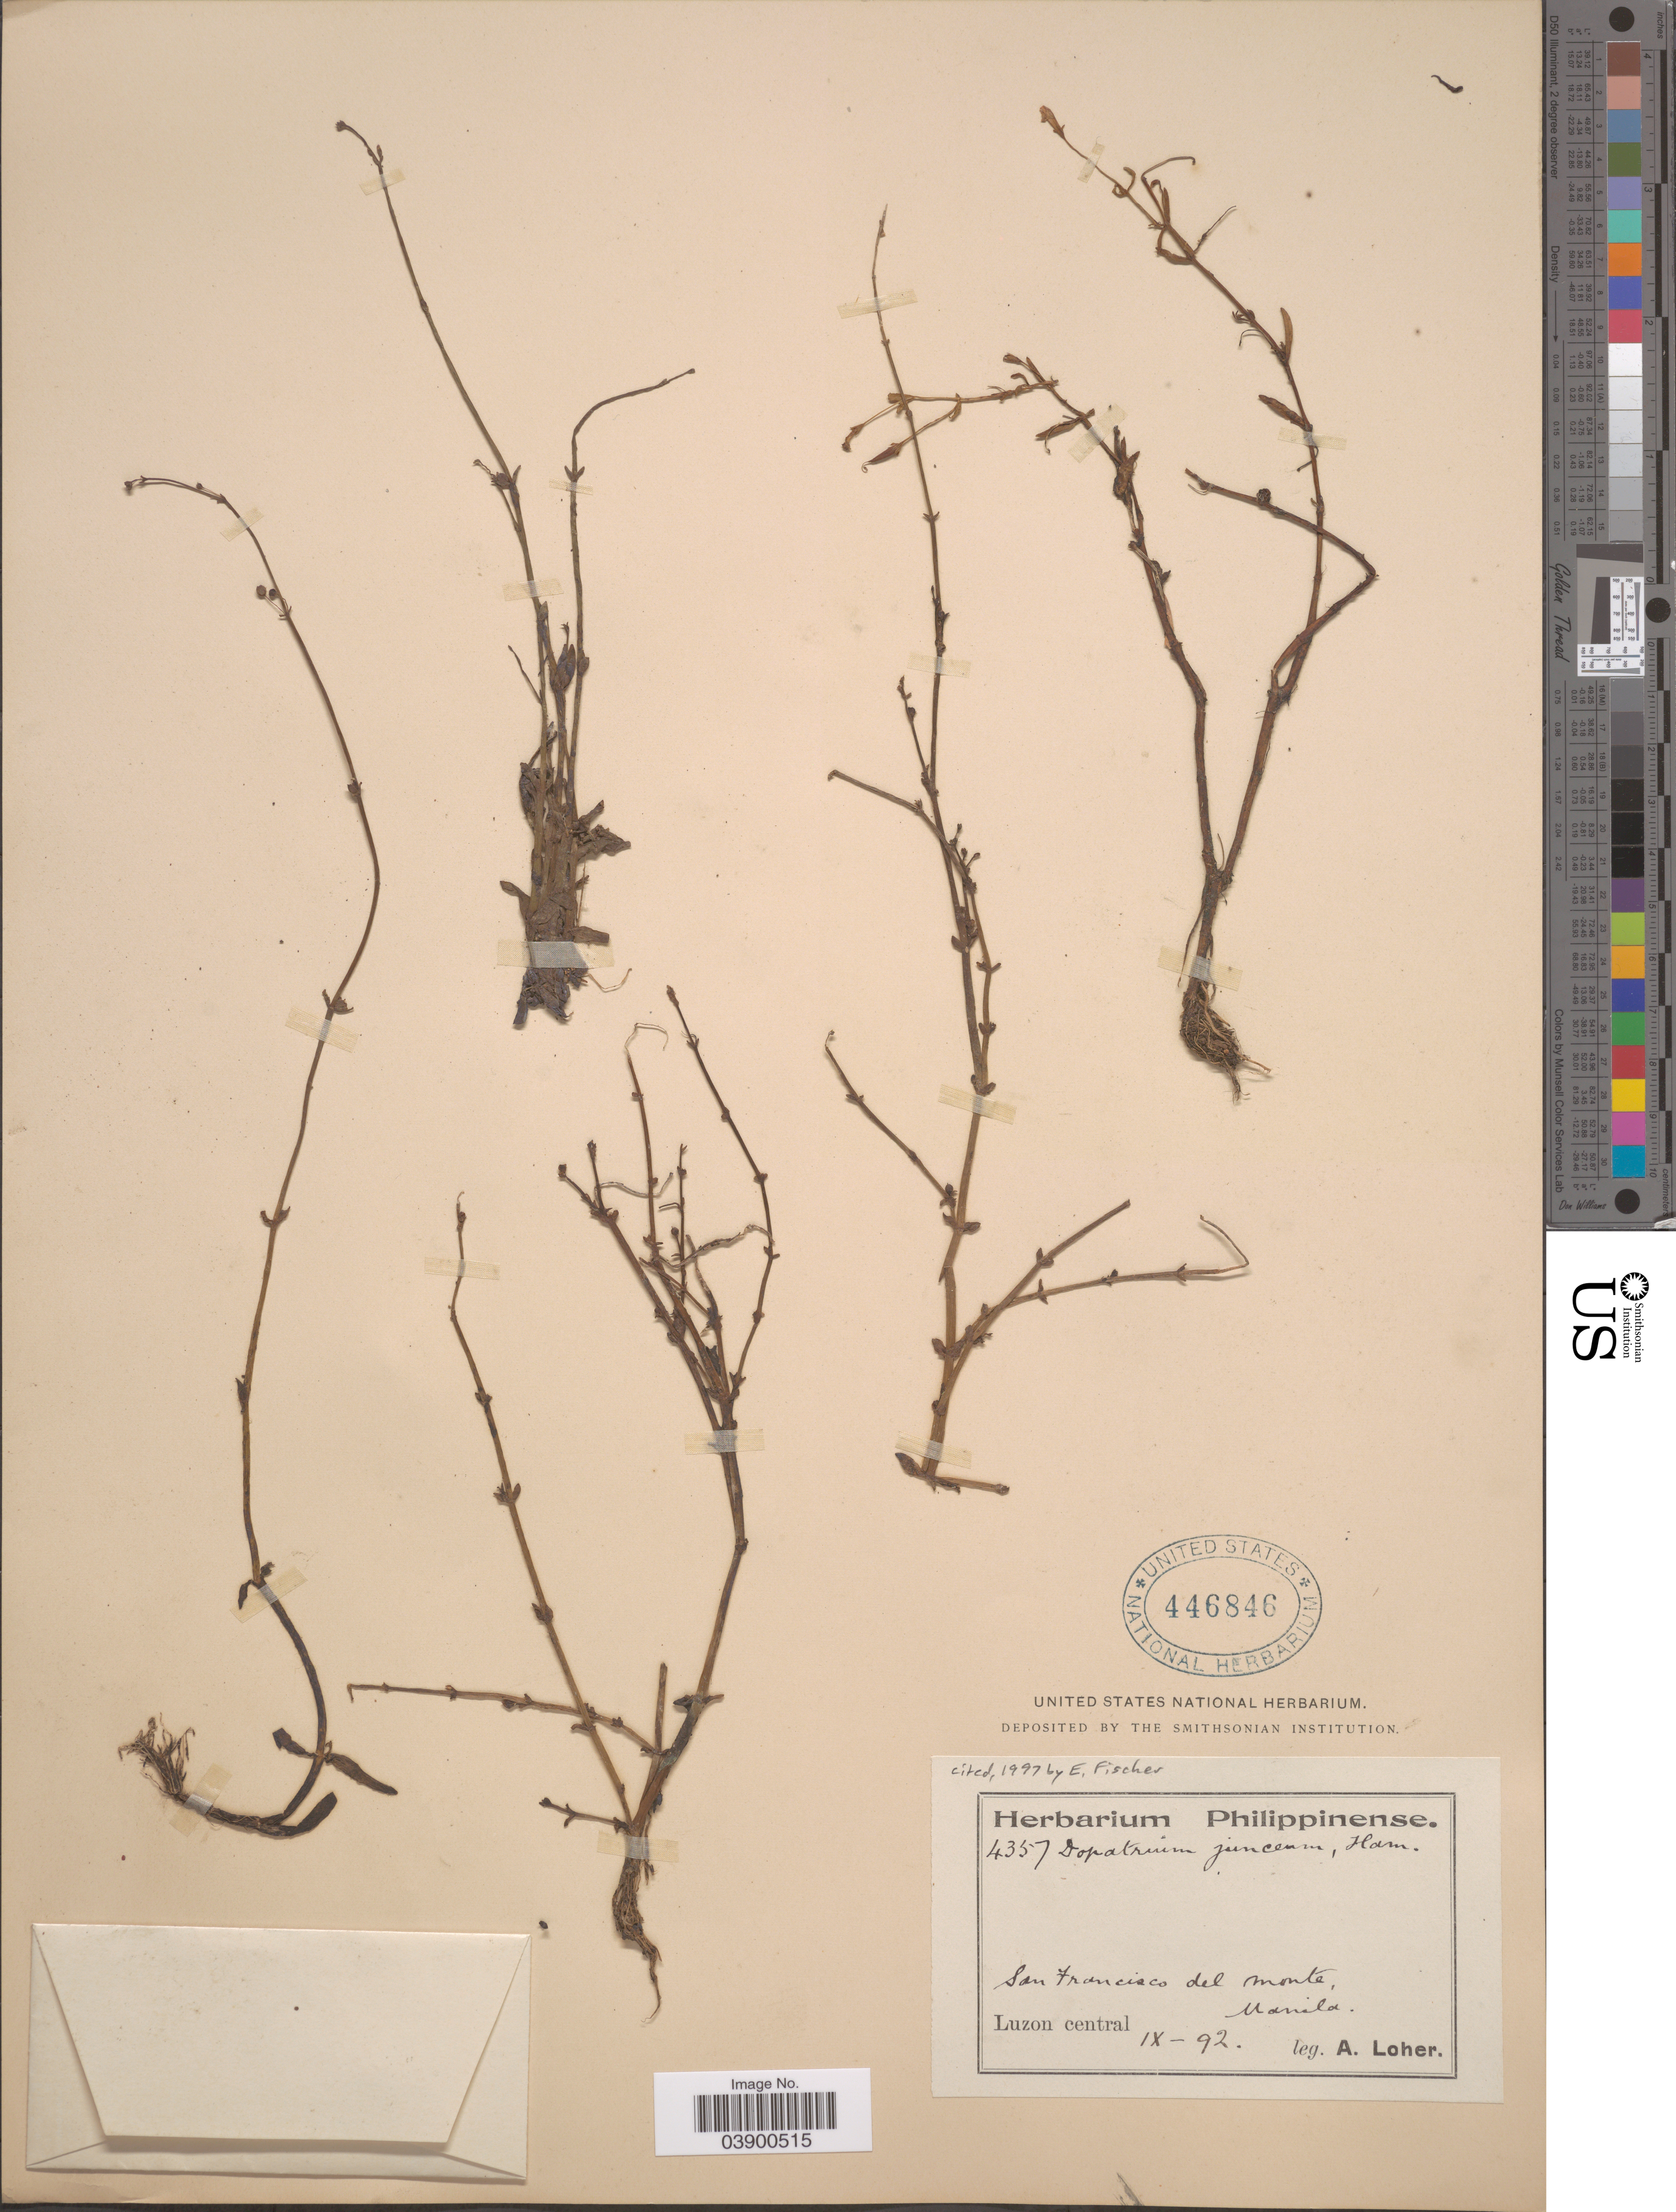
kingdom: Plantae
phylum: Tracheophyta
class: Magnoliopsida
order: Lamiales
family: Plantaginaceae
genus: Dopatrium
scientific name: Dopatrium junceum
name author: (Roxb.) Buch.-Ham. ex Benth.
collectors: A. Loher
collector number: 4357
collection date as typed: Transcribed d/m/y: /9/92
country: Philippines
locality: San Francisco del Monte. Manila.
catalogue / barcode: US 446846